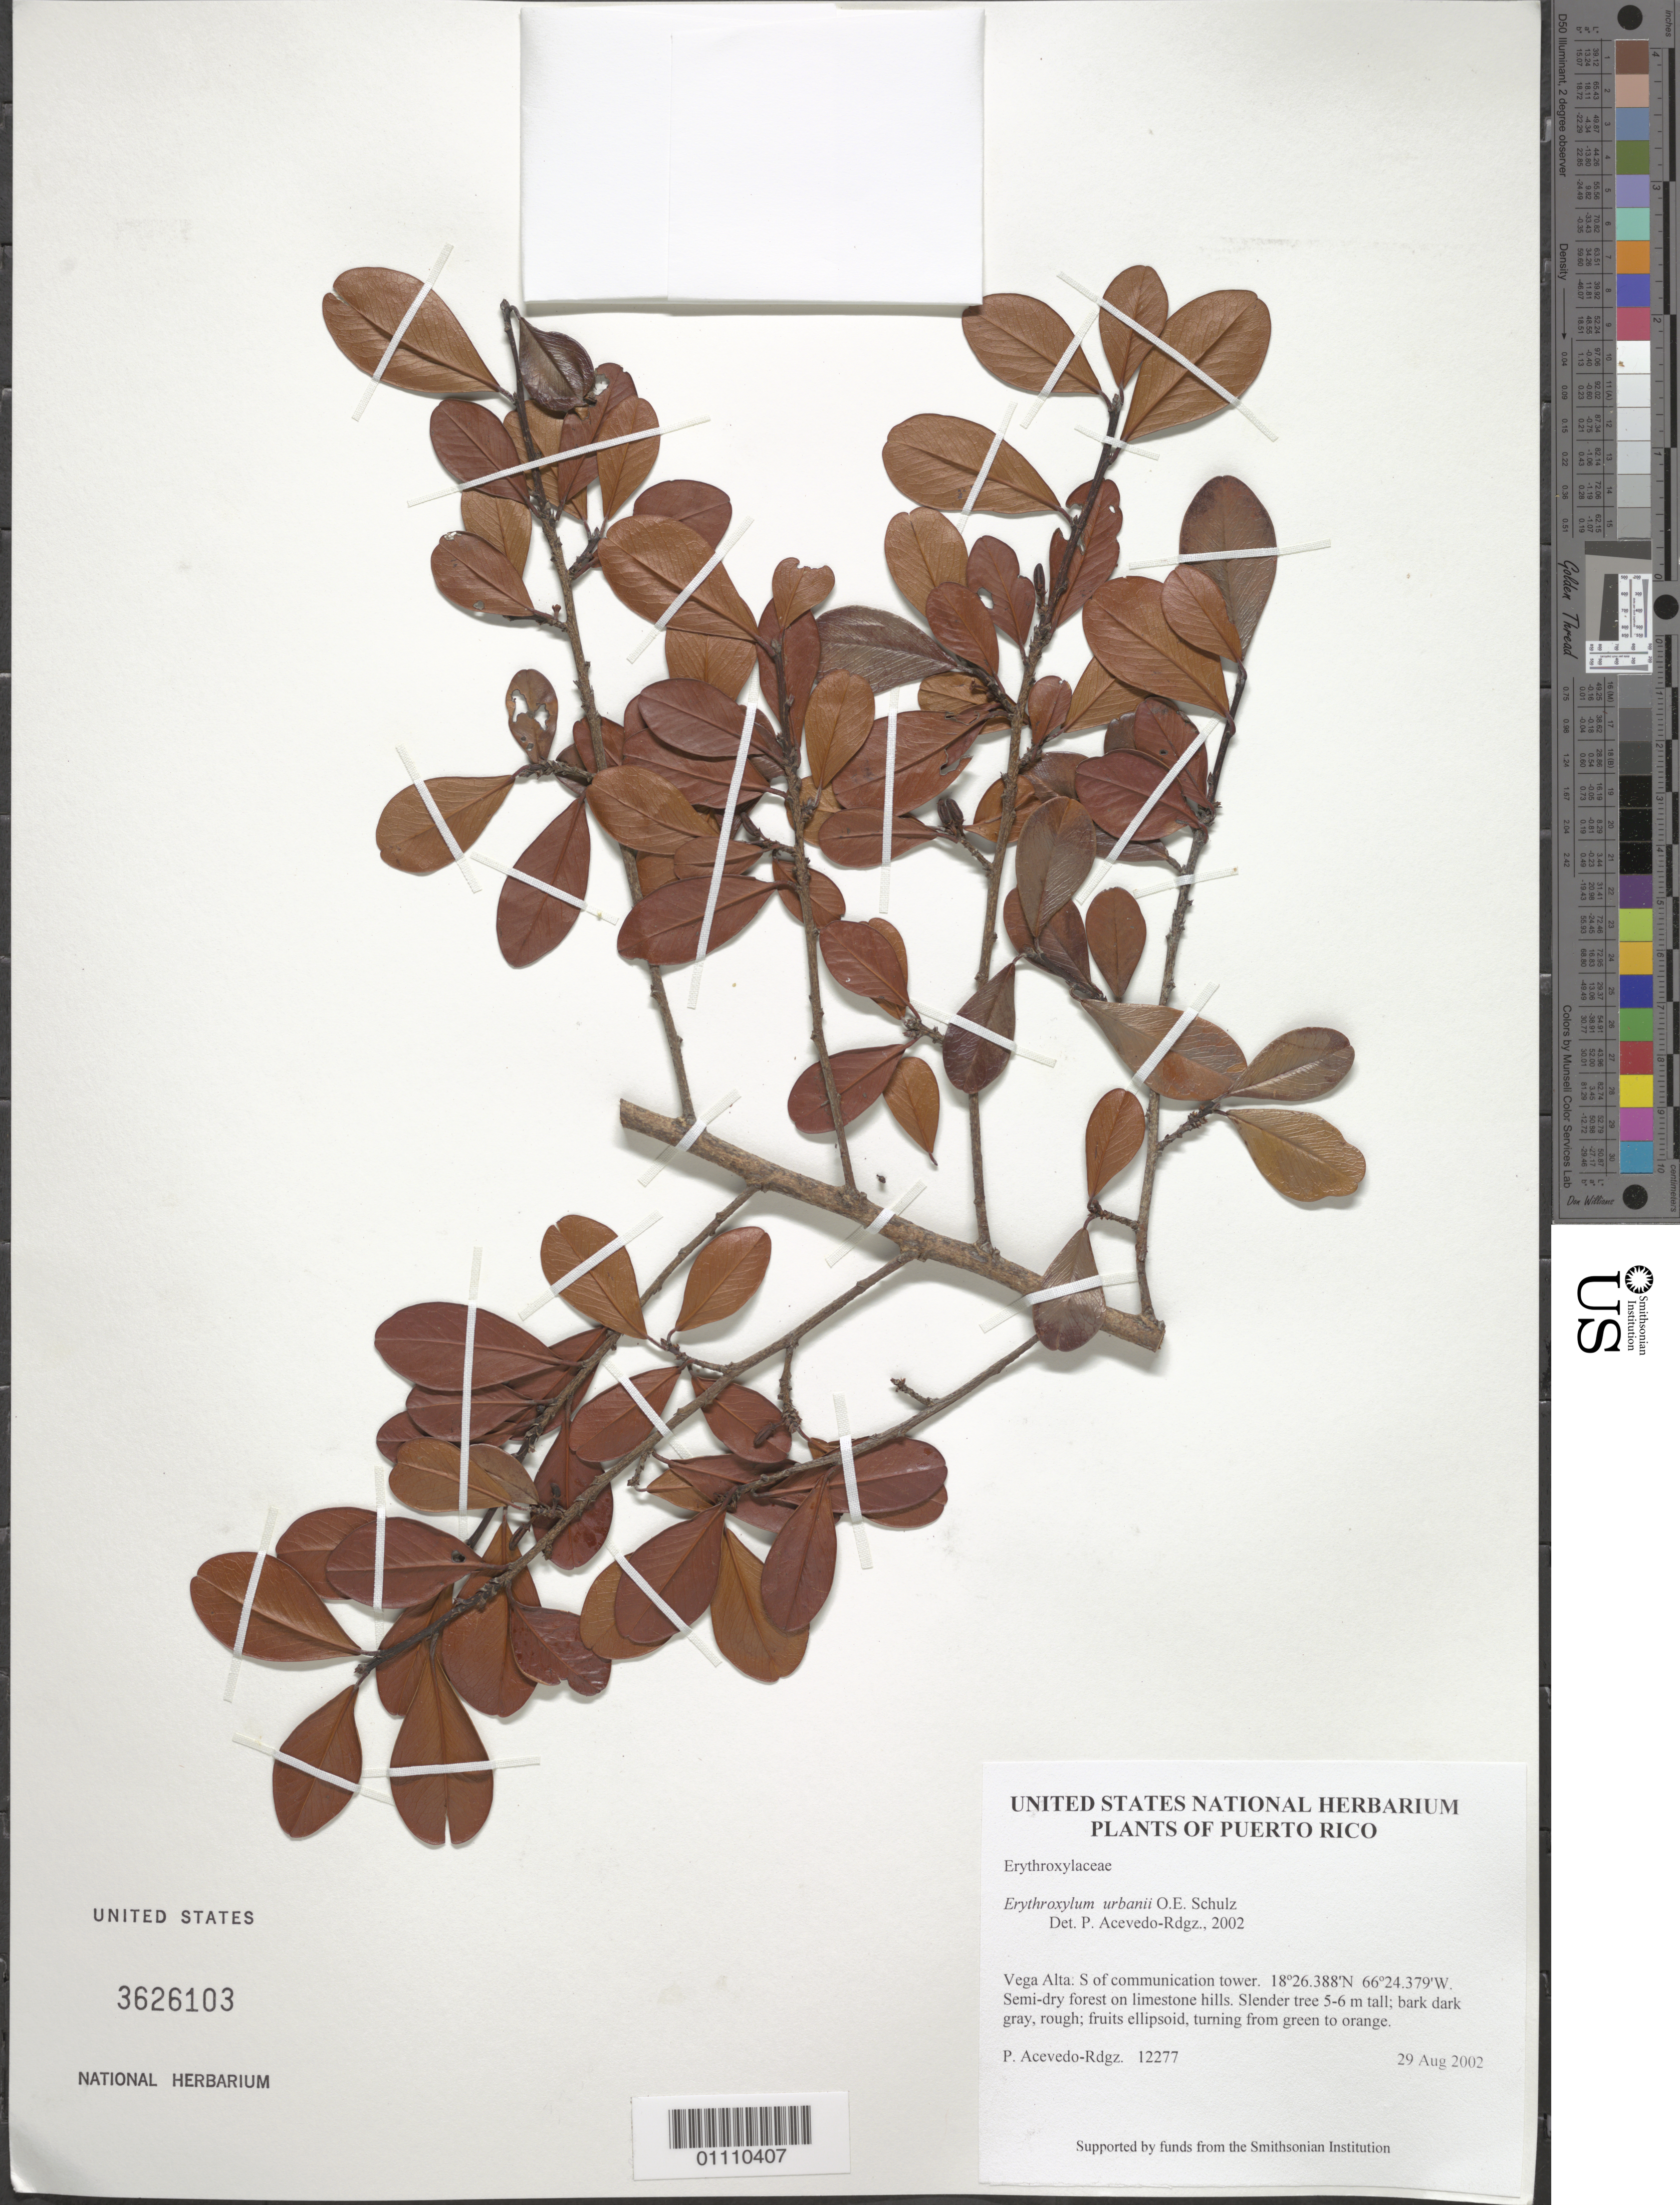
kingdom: Plantae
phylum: Tracheophyta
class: Magnoliopsida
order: Malpighiales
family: Erythroxylaceae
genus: Erythroxylum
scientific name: Erythroxylum urbanii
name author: O.E. Schulz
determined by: Acevedo-Rodríguez, P., (BOT), Smithsonian Institution - National Museum of Natural History (UNITED STATES)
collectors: P. Acevedo-Rodr.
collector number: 12277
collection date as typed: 29 Aug 2002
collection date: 2002-08-29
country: Puerto Rico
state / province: Vega Alta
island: Puerto Rico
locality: Vega Alta: S of communication tower.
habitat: Semi-dry forest on limestone hills.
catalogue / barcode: US 3626103